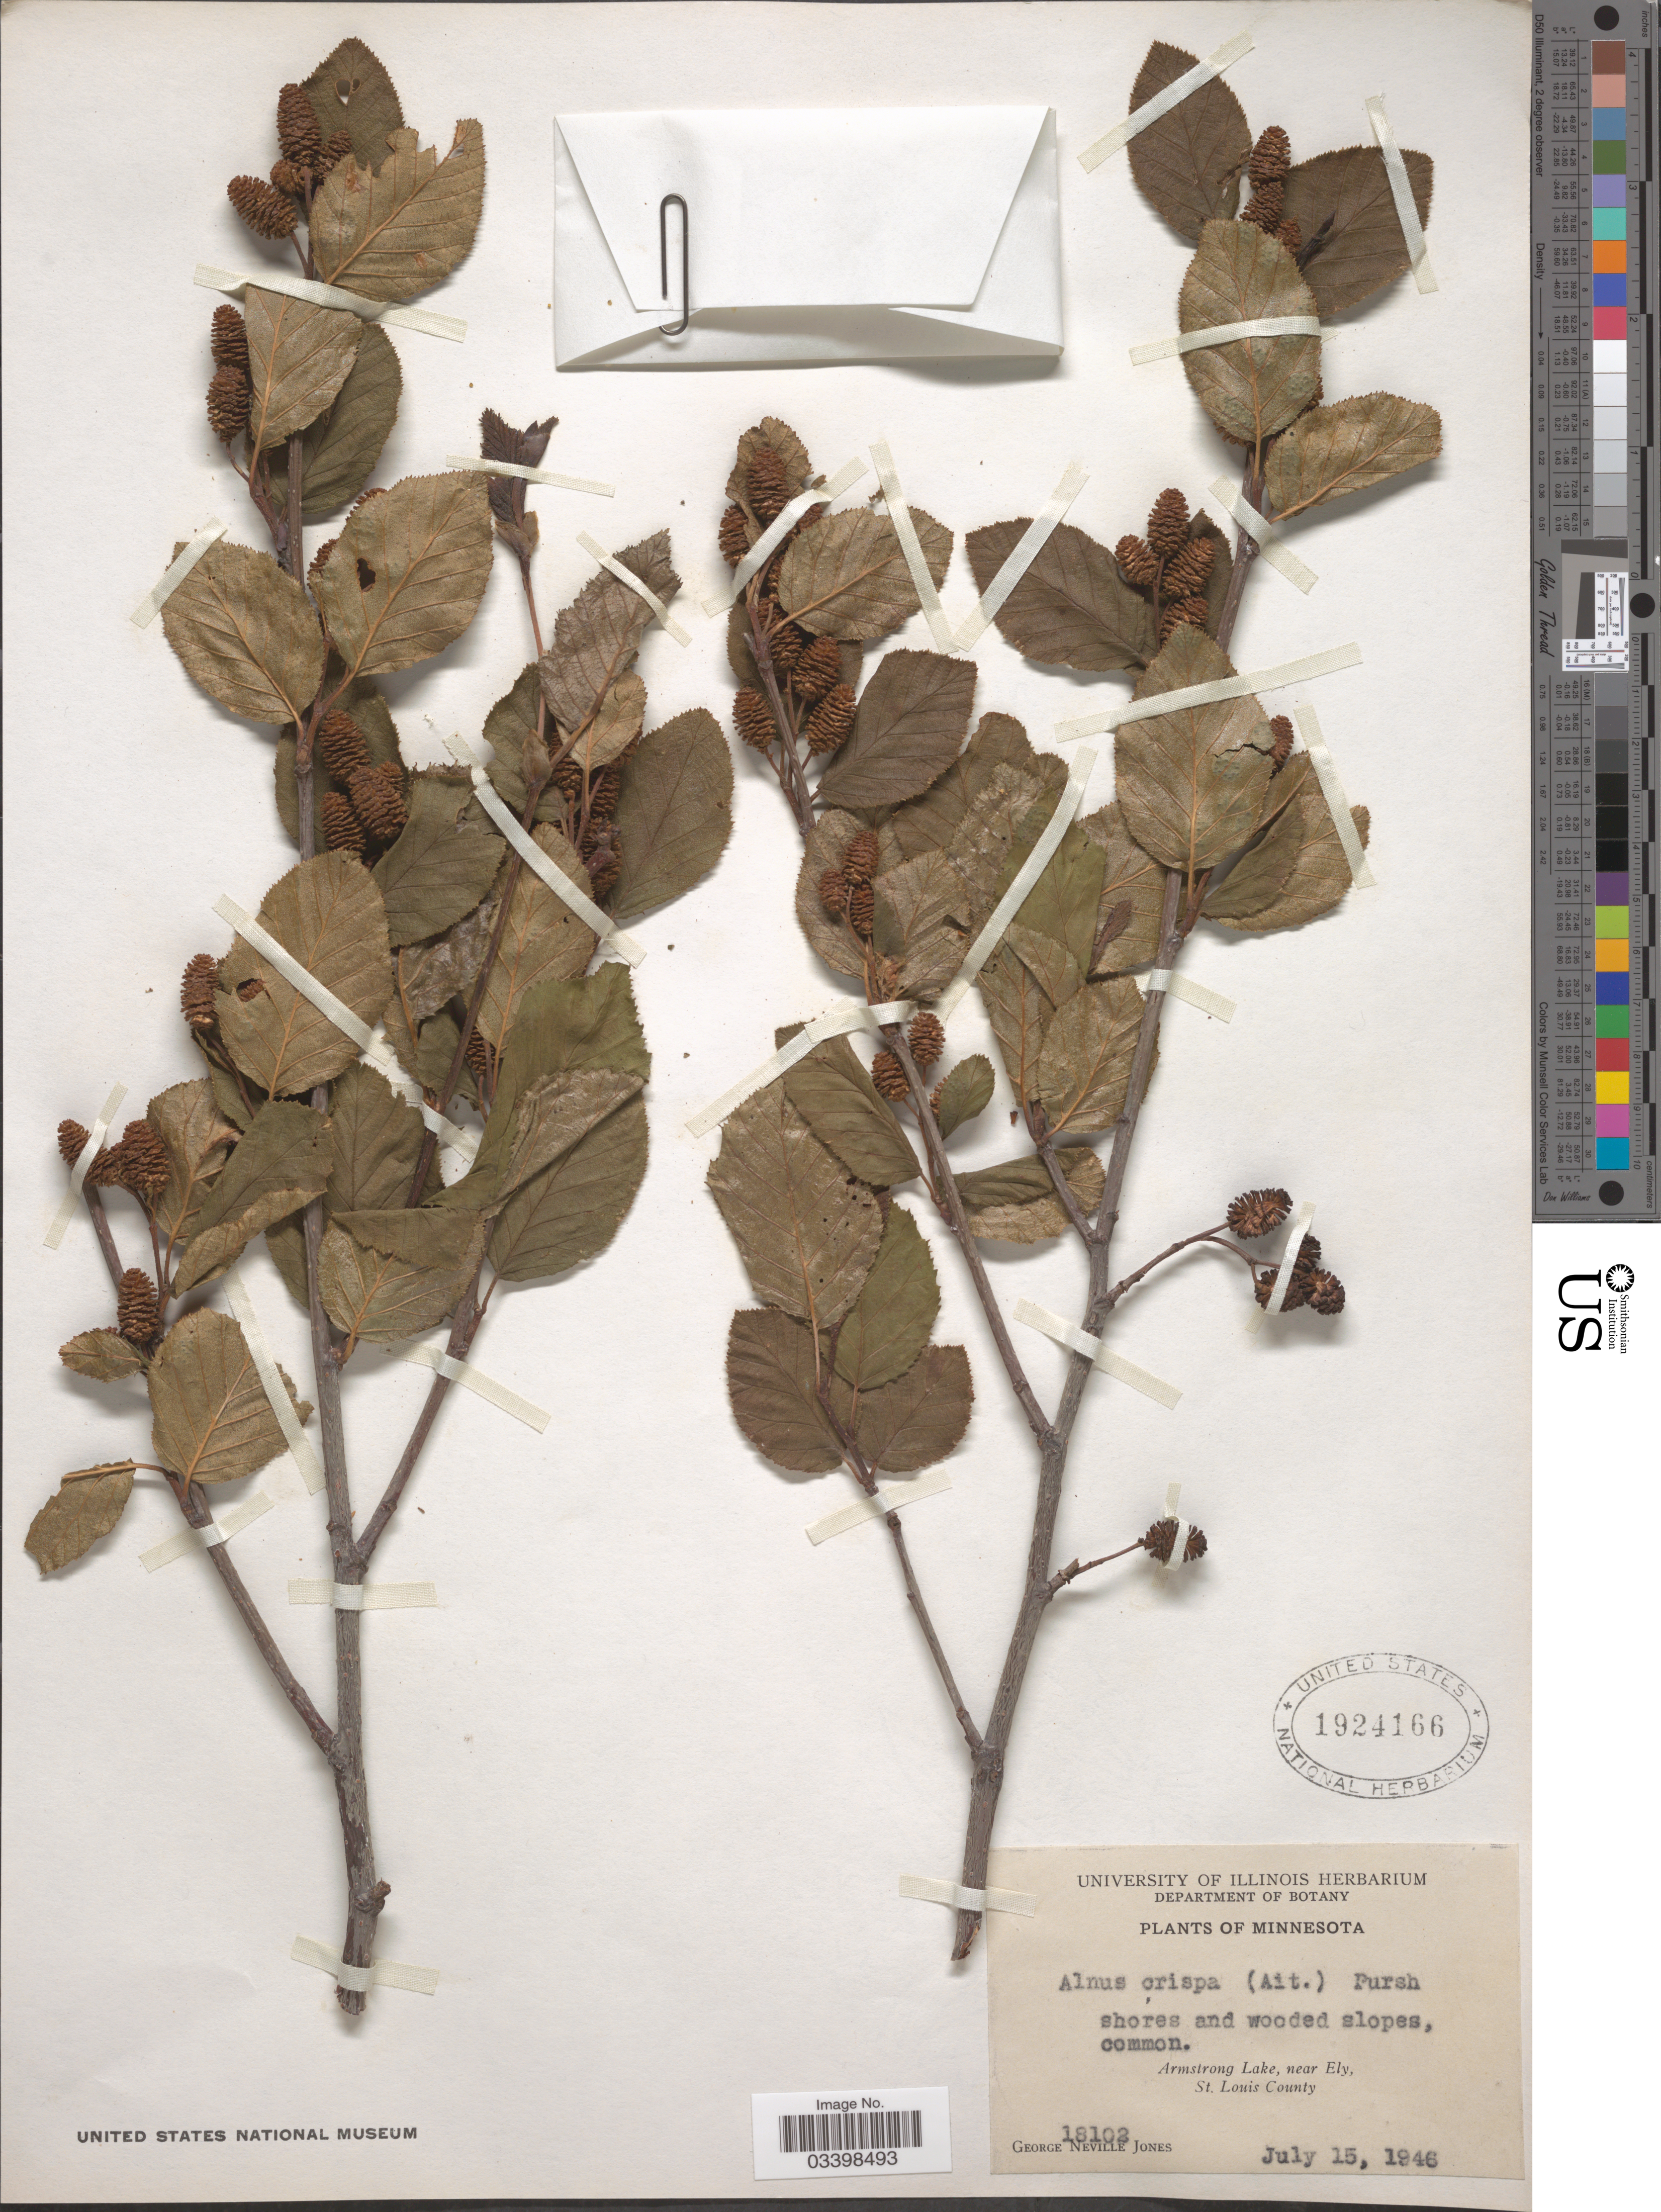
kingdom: Plantae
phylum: Tracheophyta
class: Magnoliopsida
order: Fagales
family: Betulaceae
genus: Alnus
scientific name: Alnus viridis subsp. crispa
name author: (Aiton) Turrill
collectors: G. N. Jones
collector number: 18102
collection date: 1946-07-15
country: United States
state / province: Minnesota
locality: Armstrong Lake, near Ely, St. Louis County.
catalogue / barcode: US 1924166